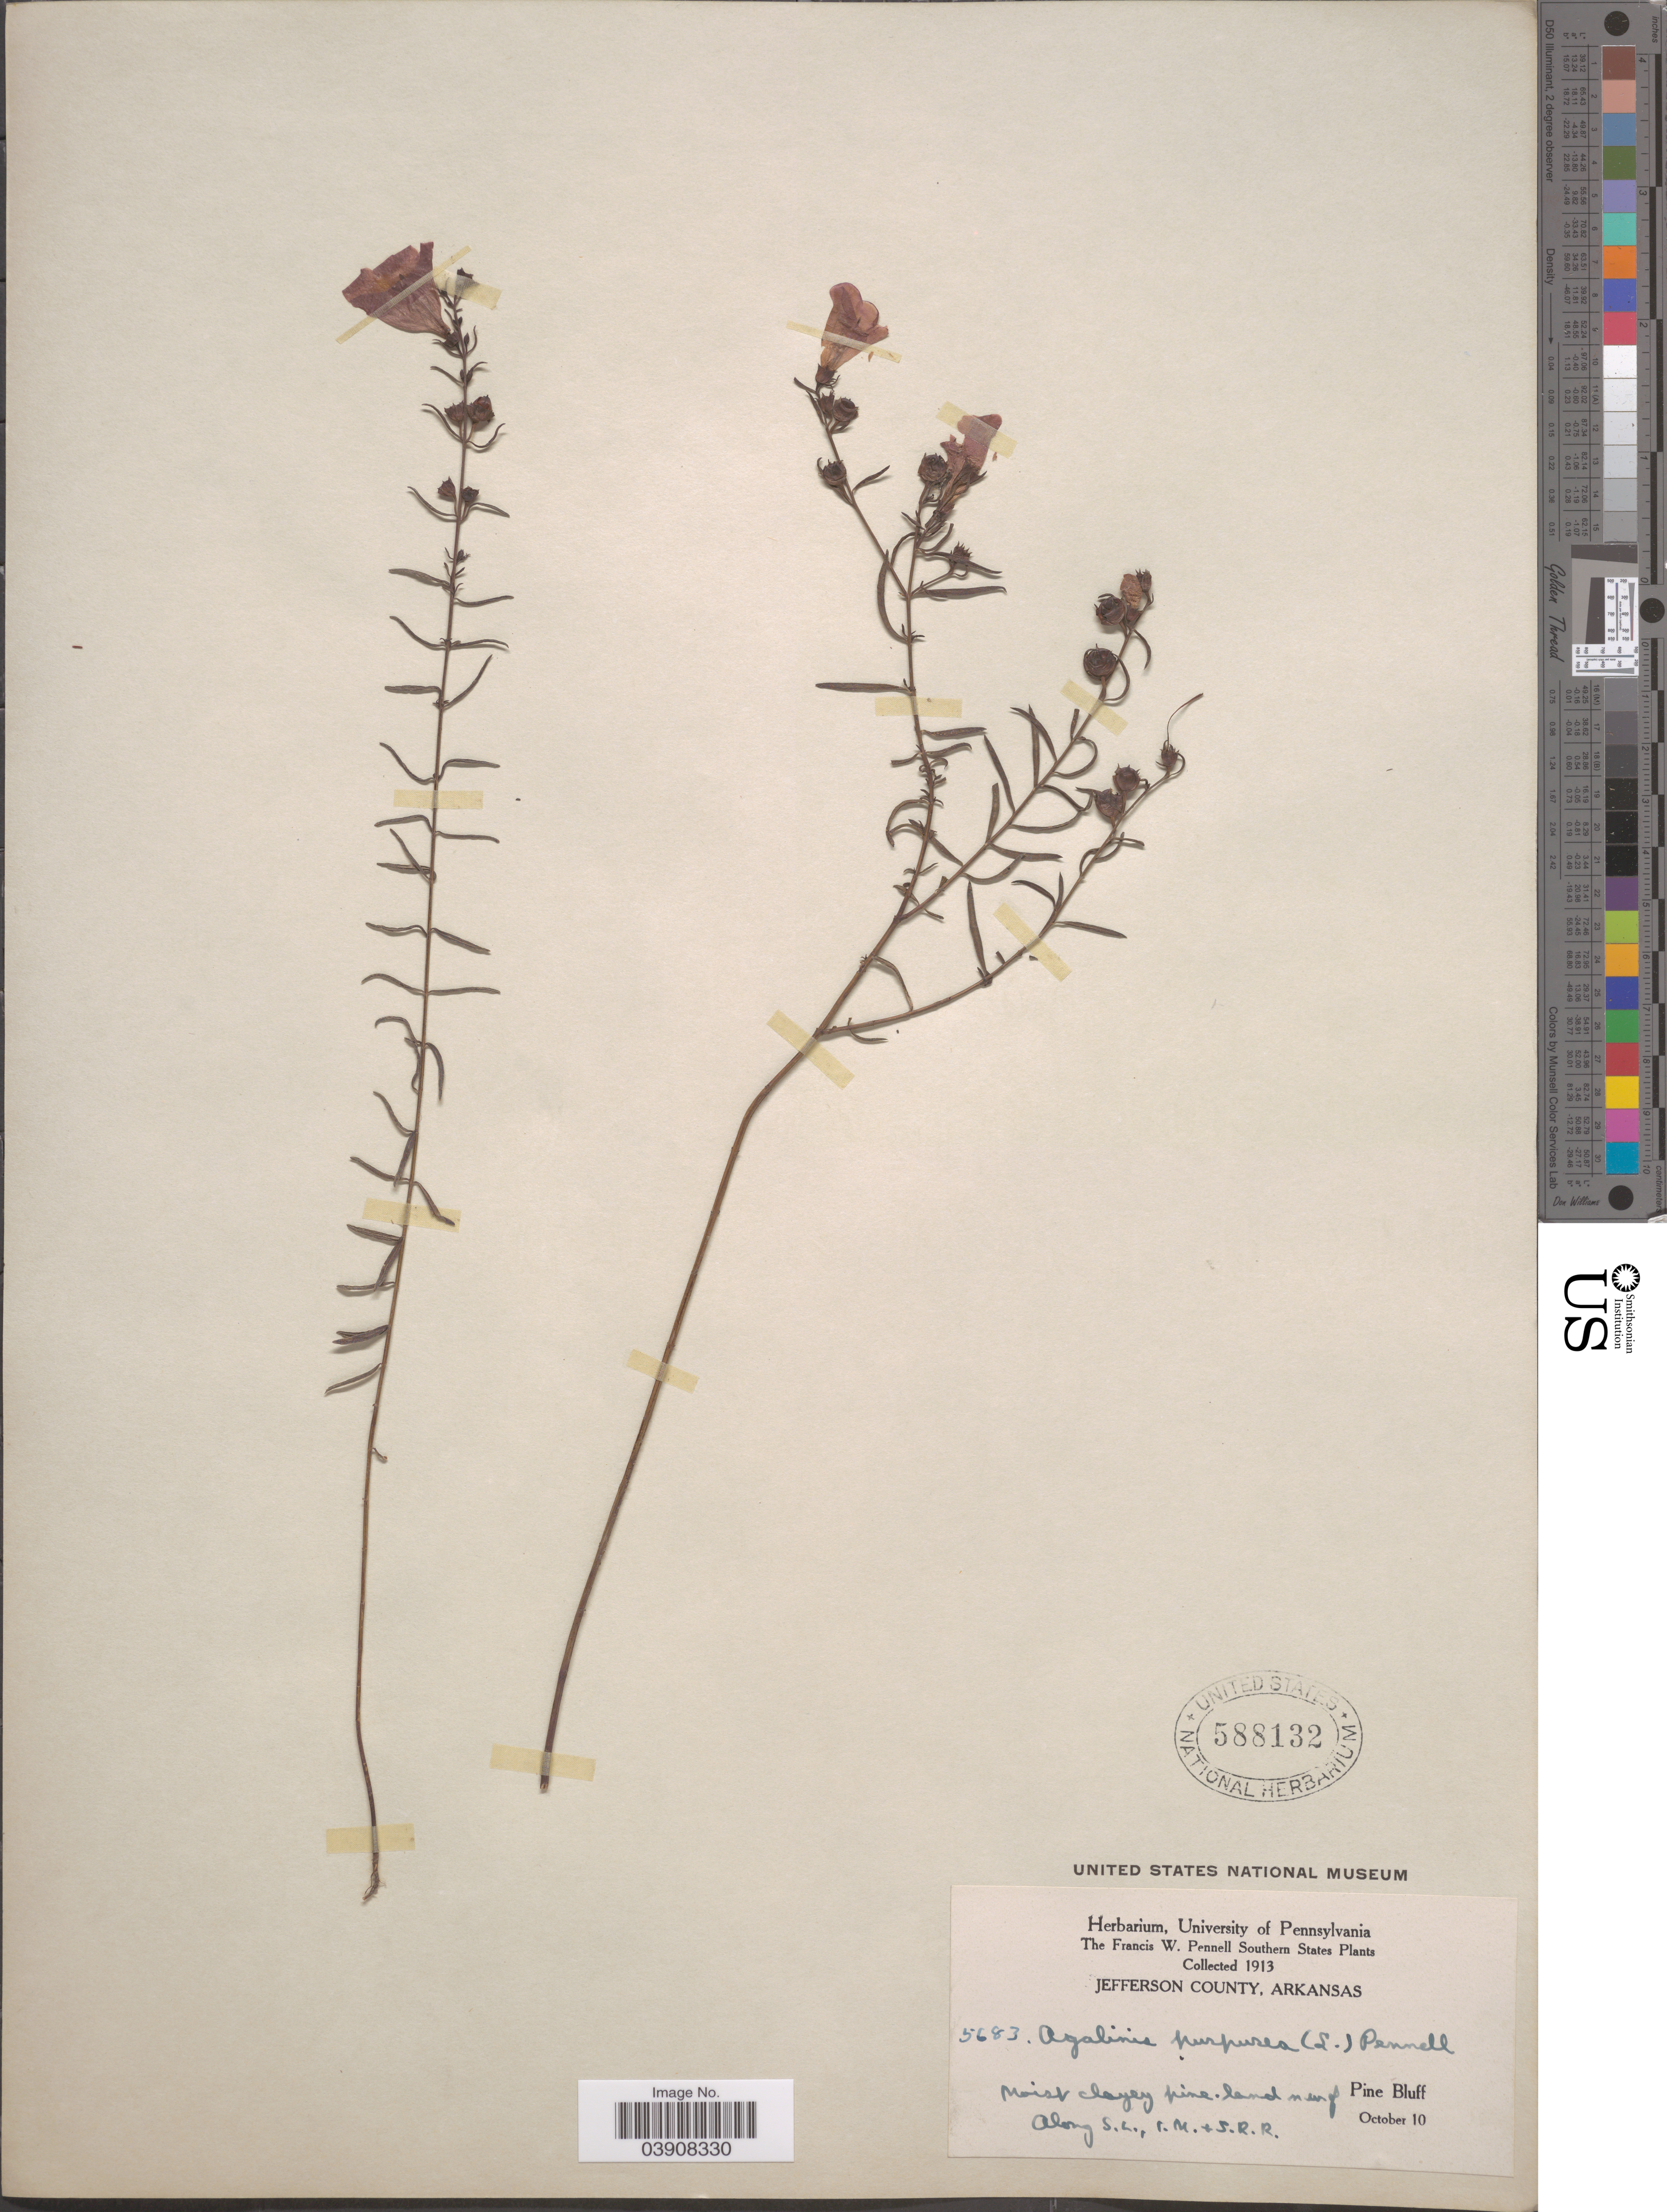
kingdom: Plantae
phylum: Tracheophyta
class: Magnoliopsida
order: Lamiales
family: Orobanchaceae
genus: Agalinis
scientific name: Agalinis purpurea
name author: (L.) Pennell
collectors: F. W. Pennell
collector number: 5683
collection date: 1913-10-10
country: United States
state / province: Arkansas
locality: Southern States. Jefferson County. Moist clayey pine.land nw of Pine Bluff. Along S.L., I.M. + S.R.R.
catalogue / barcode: US 588132